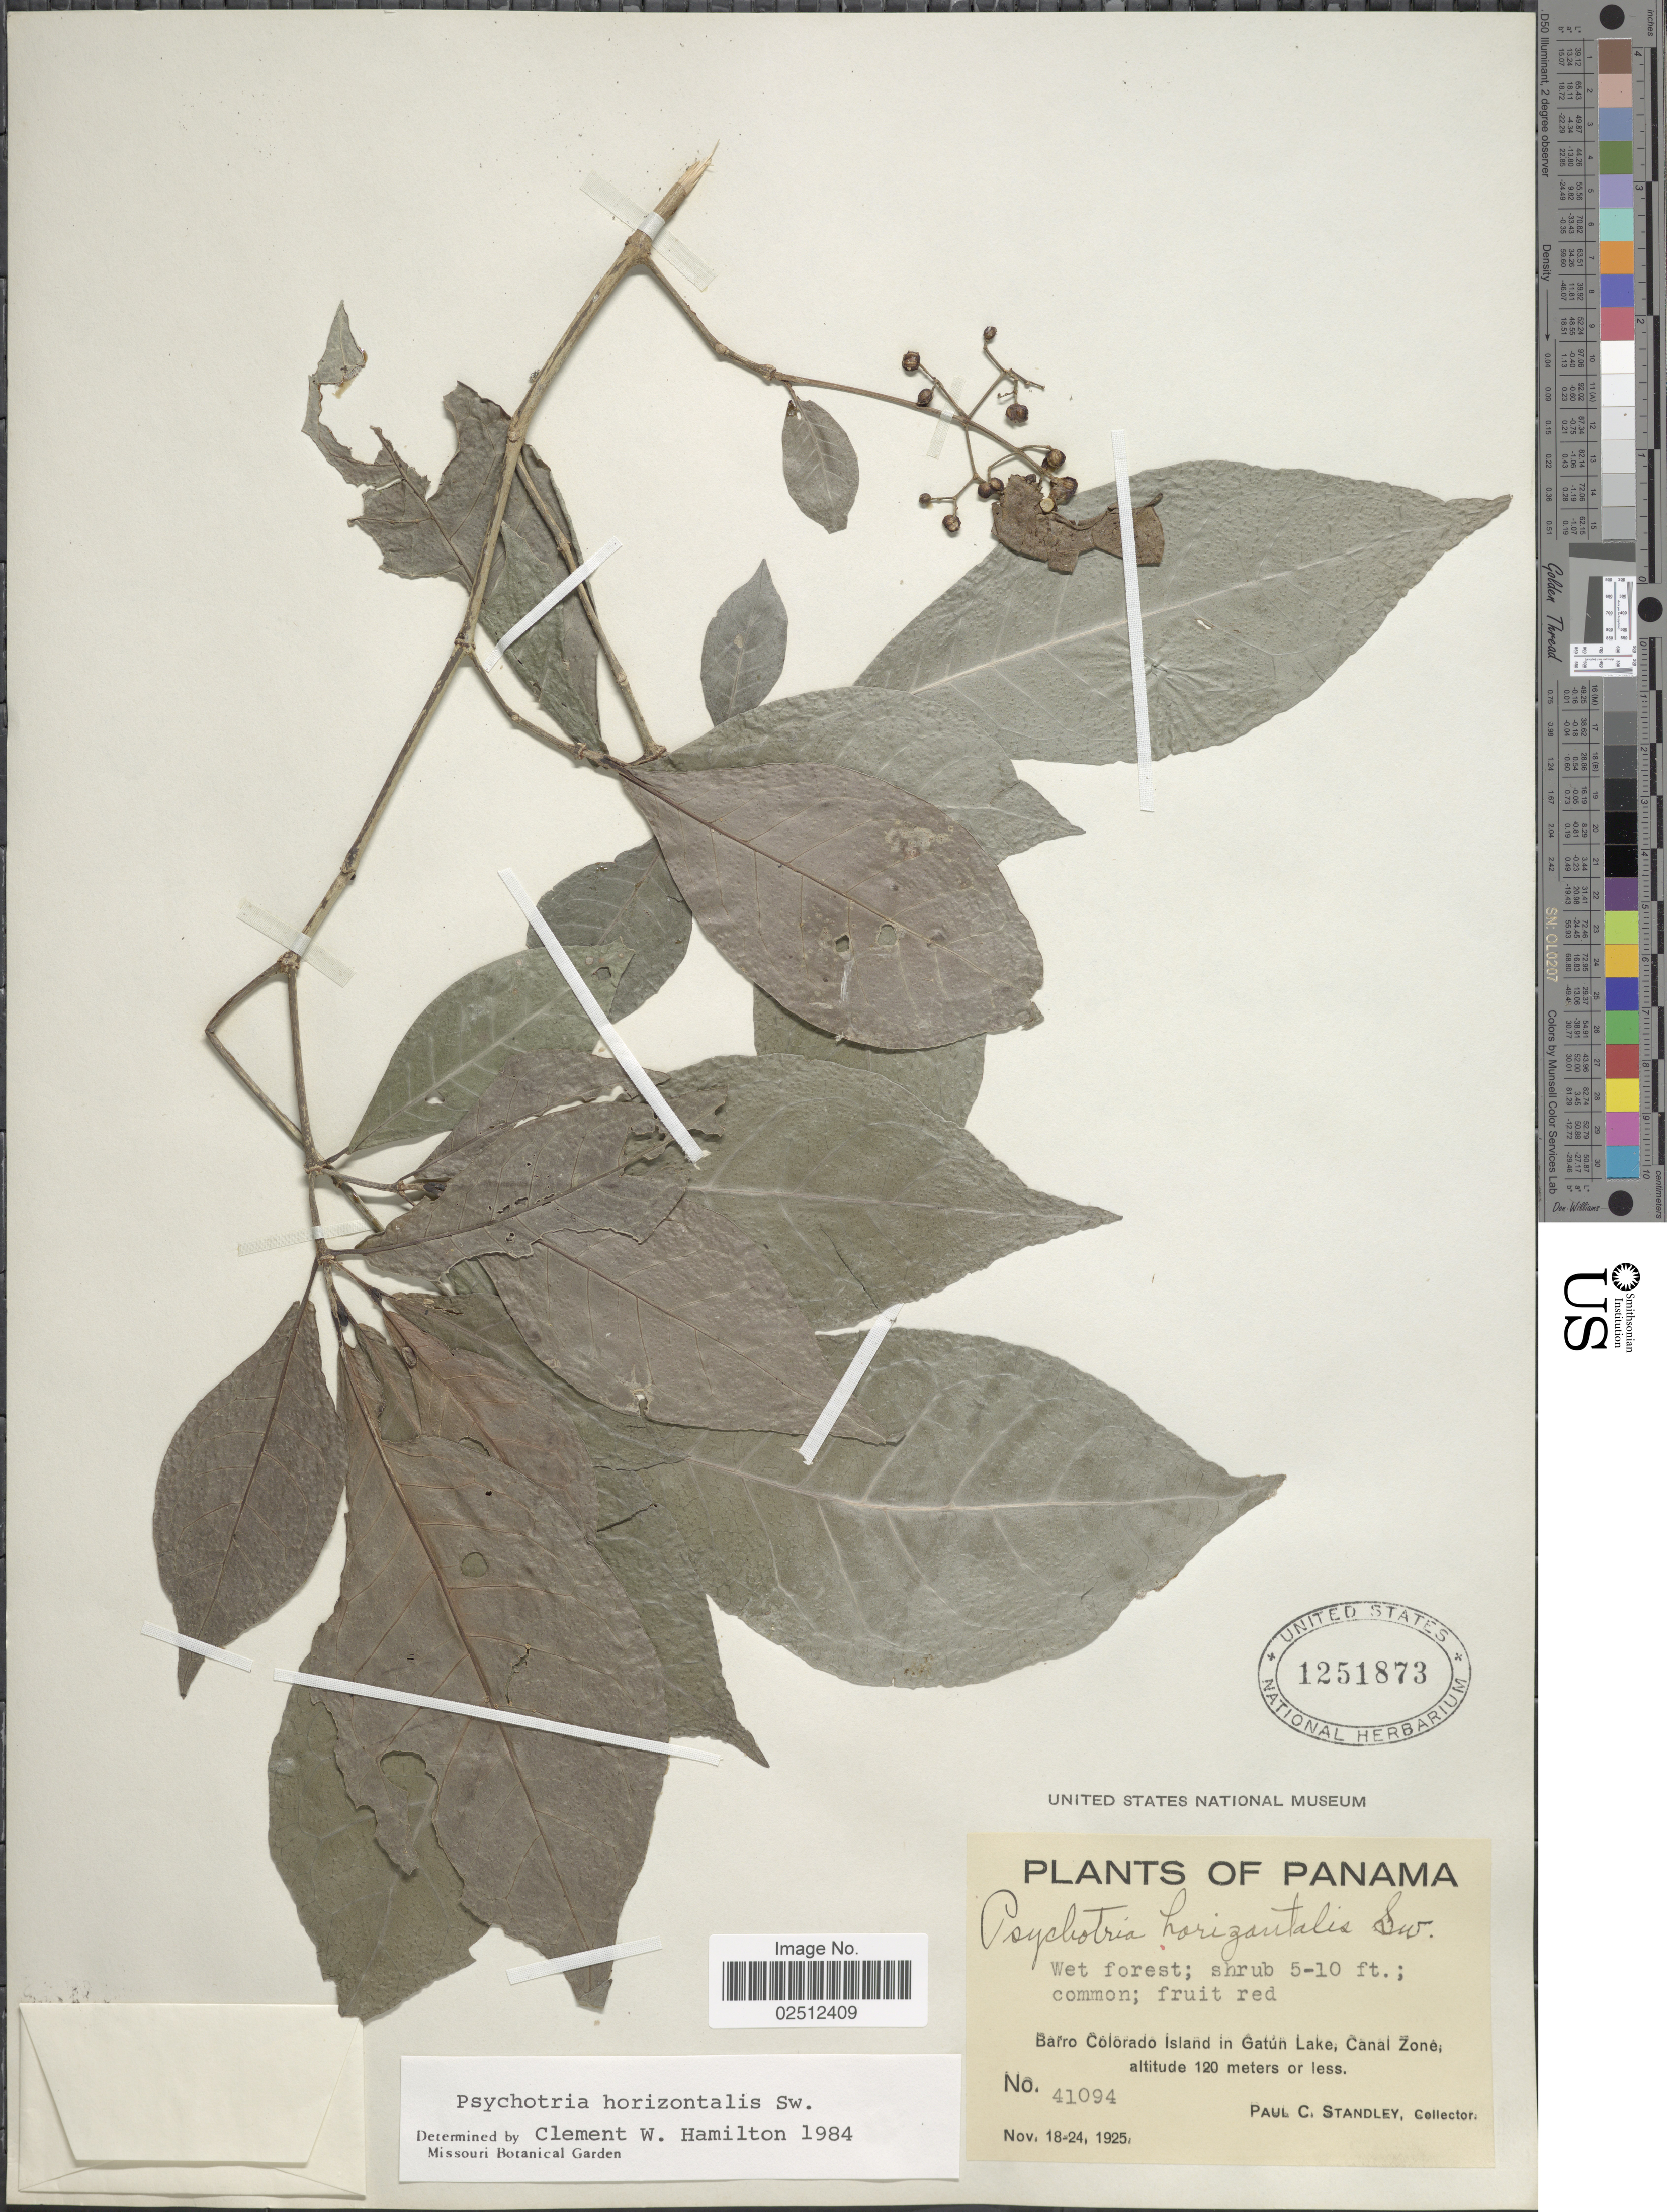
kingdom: Plantae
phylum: Tracheophyta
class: Magnoliopsida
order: Gentianales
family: Rubiaceae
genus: Psychotria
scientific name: Psychotria horizontalis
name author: Sw.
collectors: P. C. Standley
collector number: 41094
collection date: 1925-11-18/1925-11-24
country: Panama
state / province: Panamá Oeste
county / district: Canal Zone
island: Barro Colorado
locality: Barro Colorado Island in Gatun Lake, Canal Zone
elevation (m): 120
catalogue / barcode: US 1251873